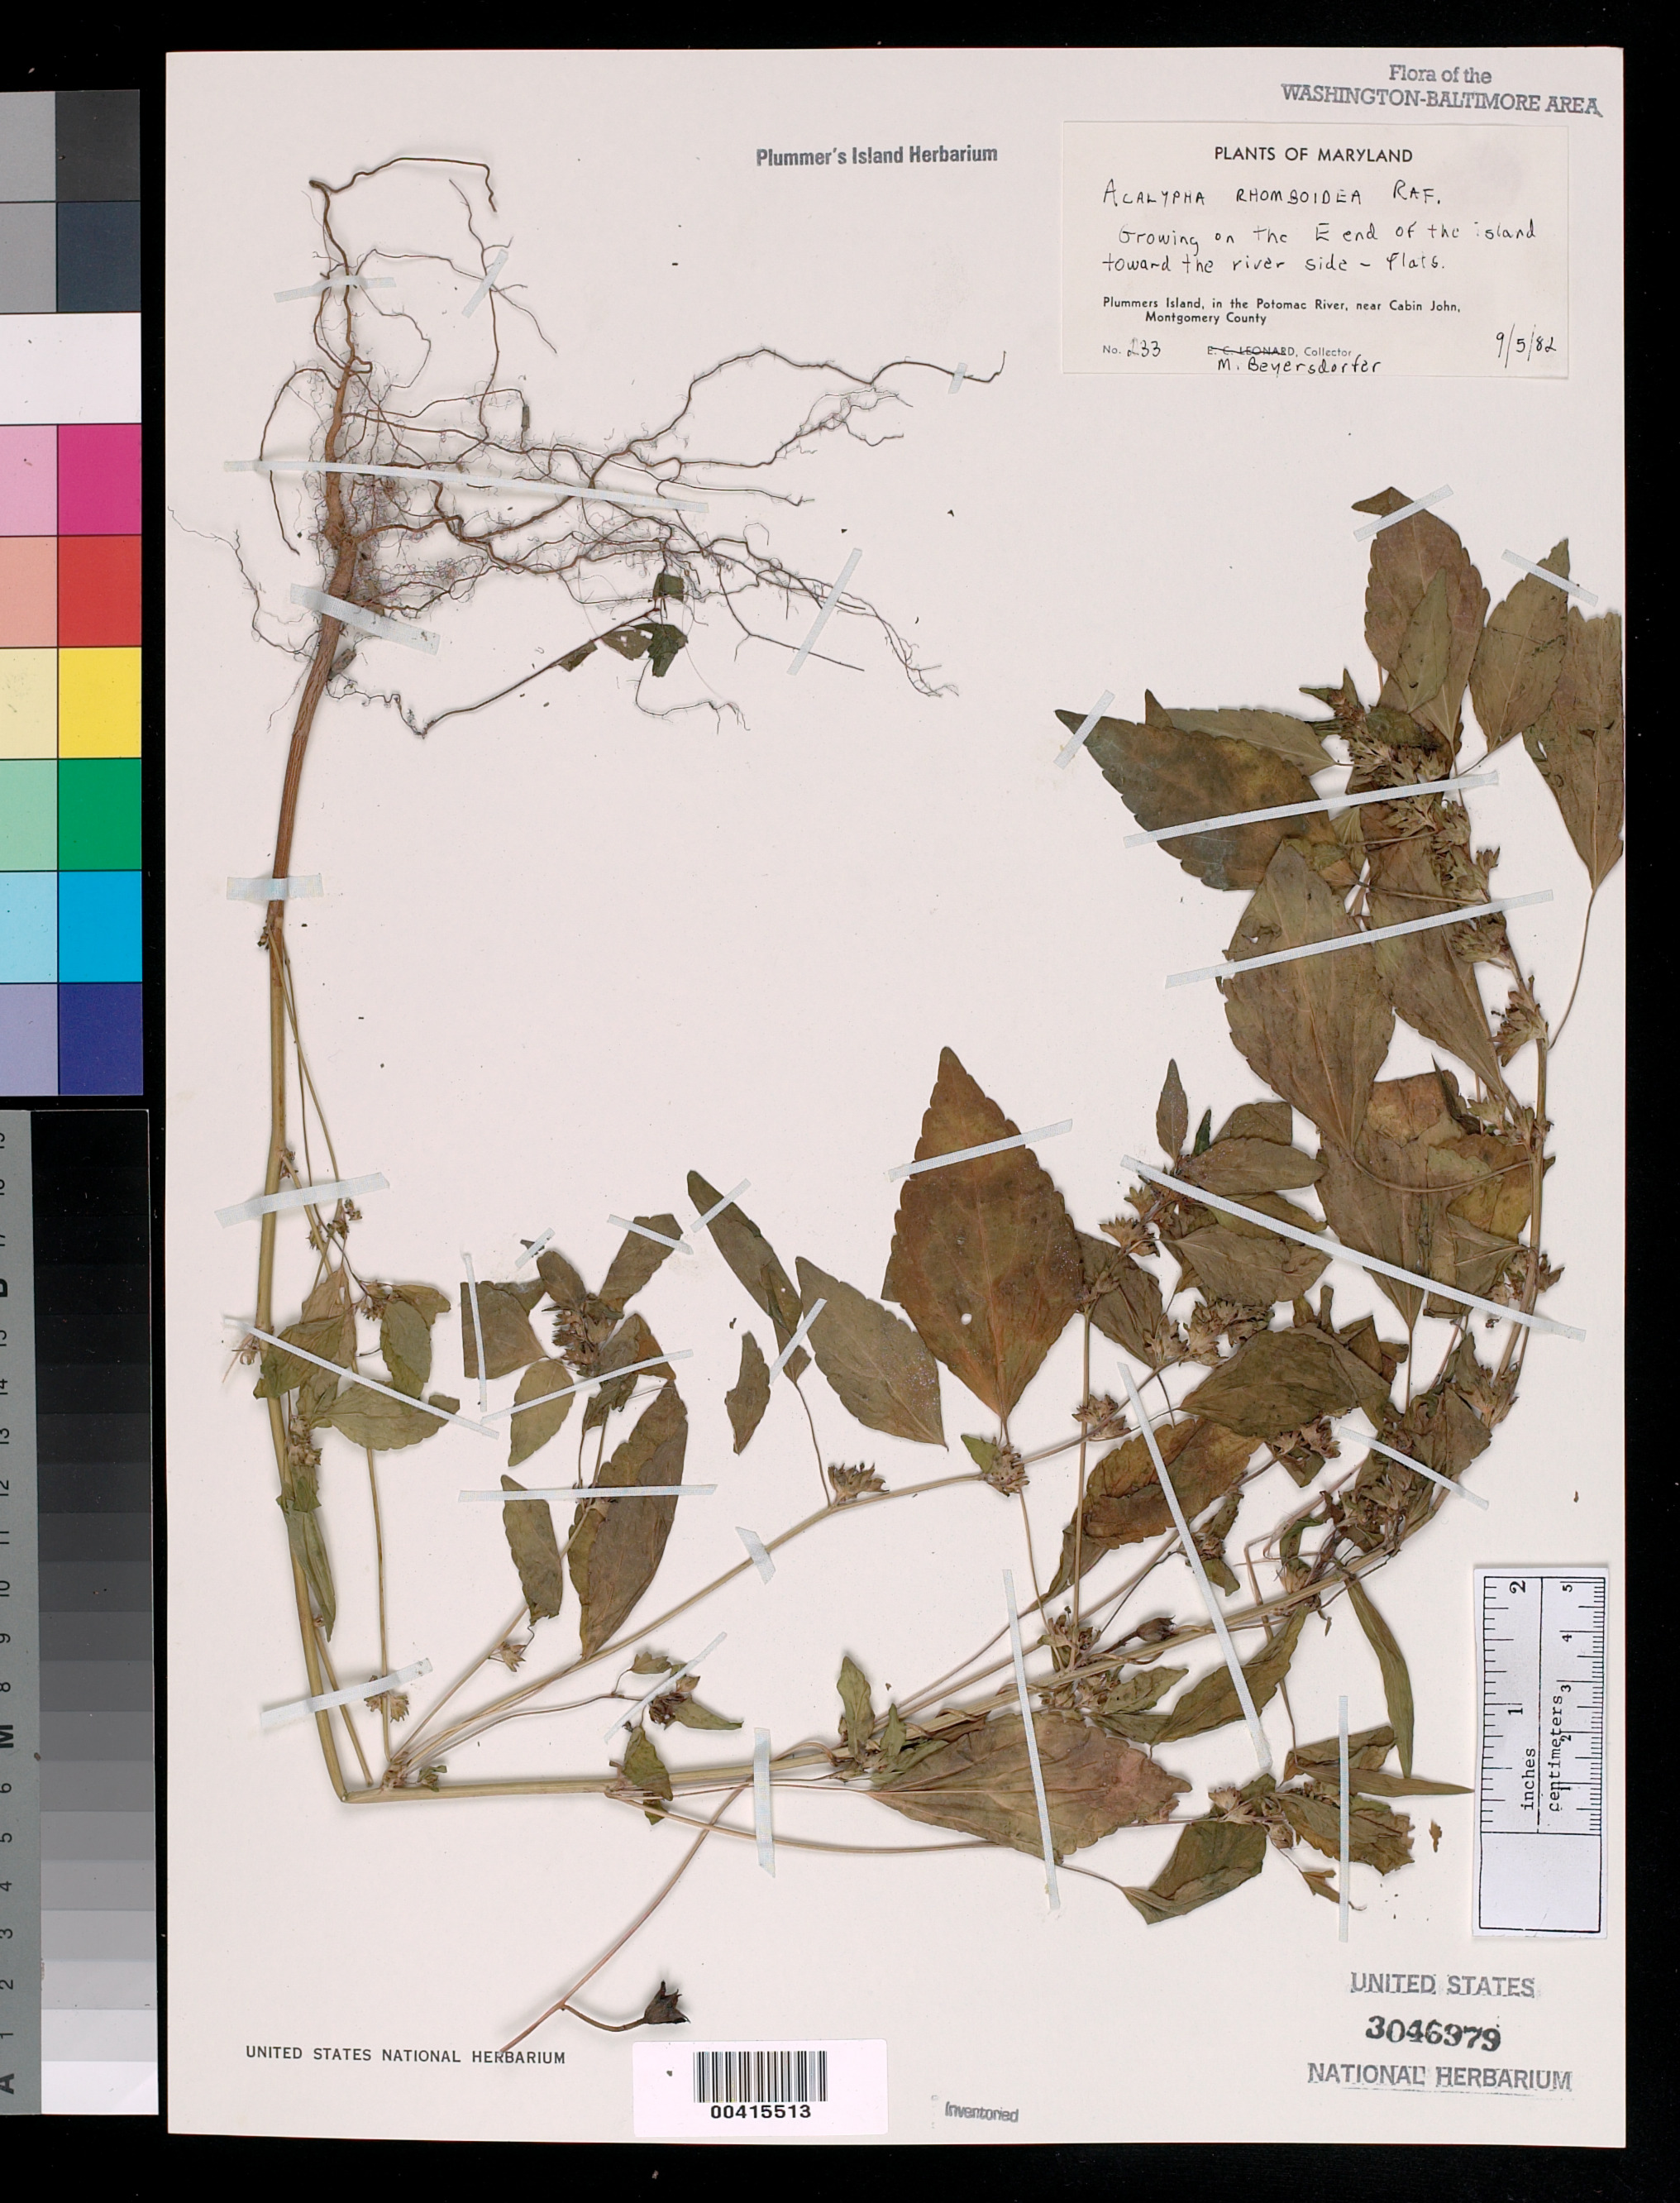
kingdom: Plantae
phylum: Tracheophyta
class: Magnoliopsida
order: Malpighiales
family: Euphorbiaceae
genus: Acalypha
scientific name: Acalypha rhomboidea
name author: Raf.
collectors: M. Beyersdorfer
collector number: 233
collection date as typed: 05 Sep 1982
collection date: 1982-09-05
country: United States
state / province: Maryland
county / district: Montgomery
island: Plummers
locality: Plummer's Island; east end toward the river side C. & O. Canal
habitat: Flats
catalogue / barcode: US 3046979